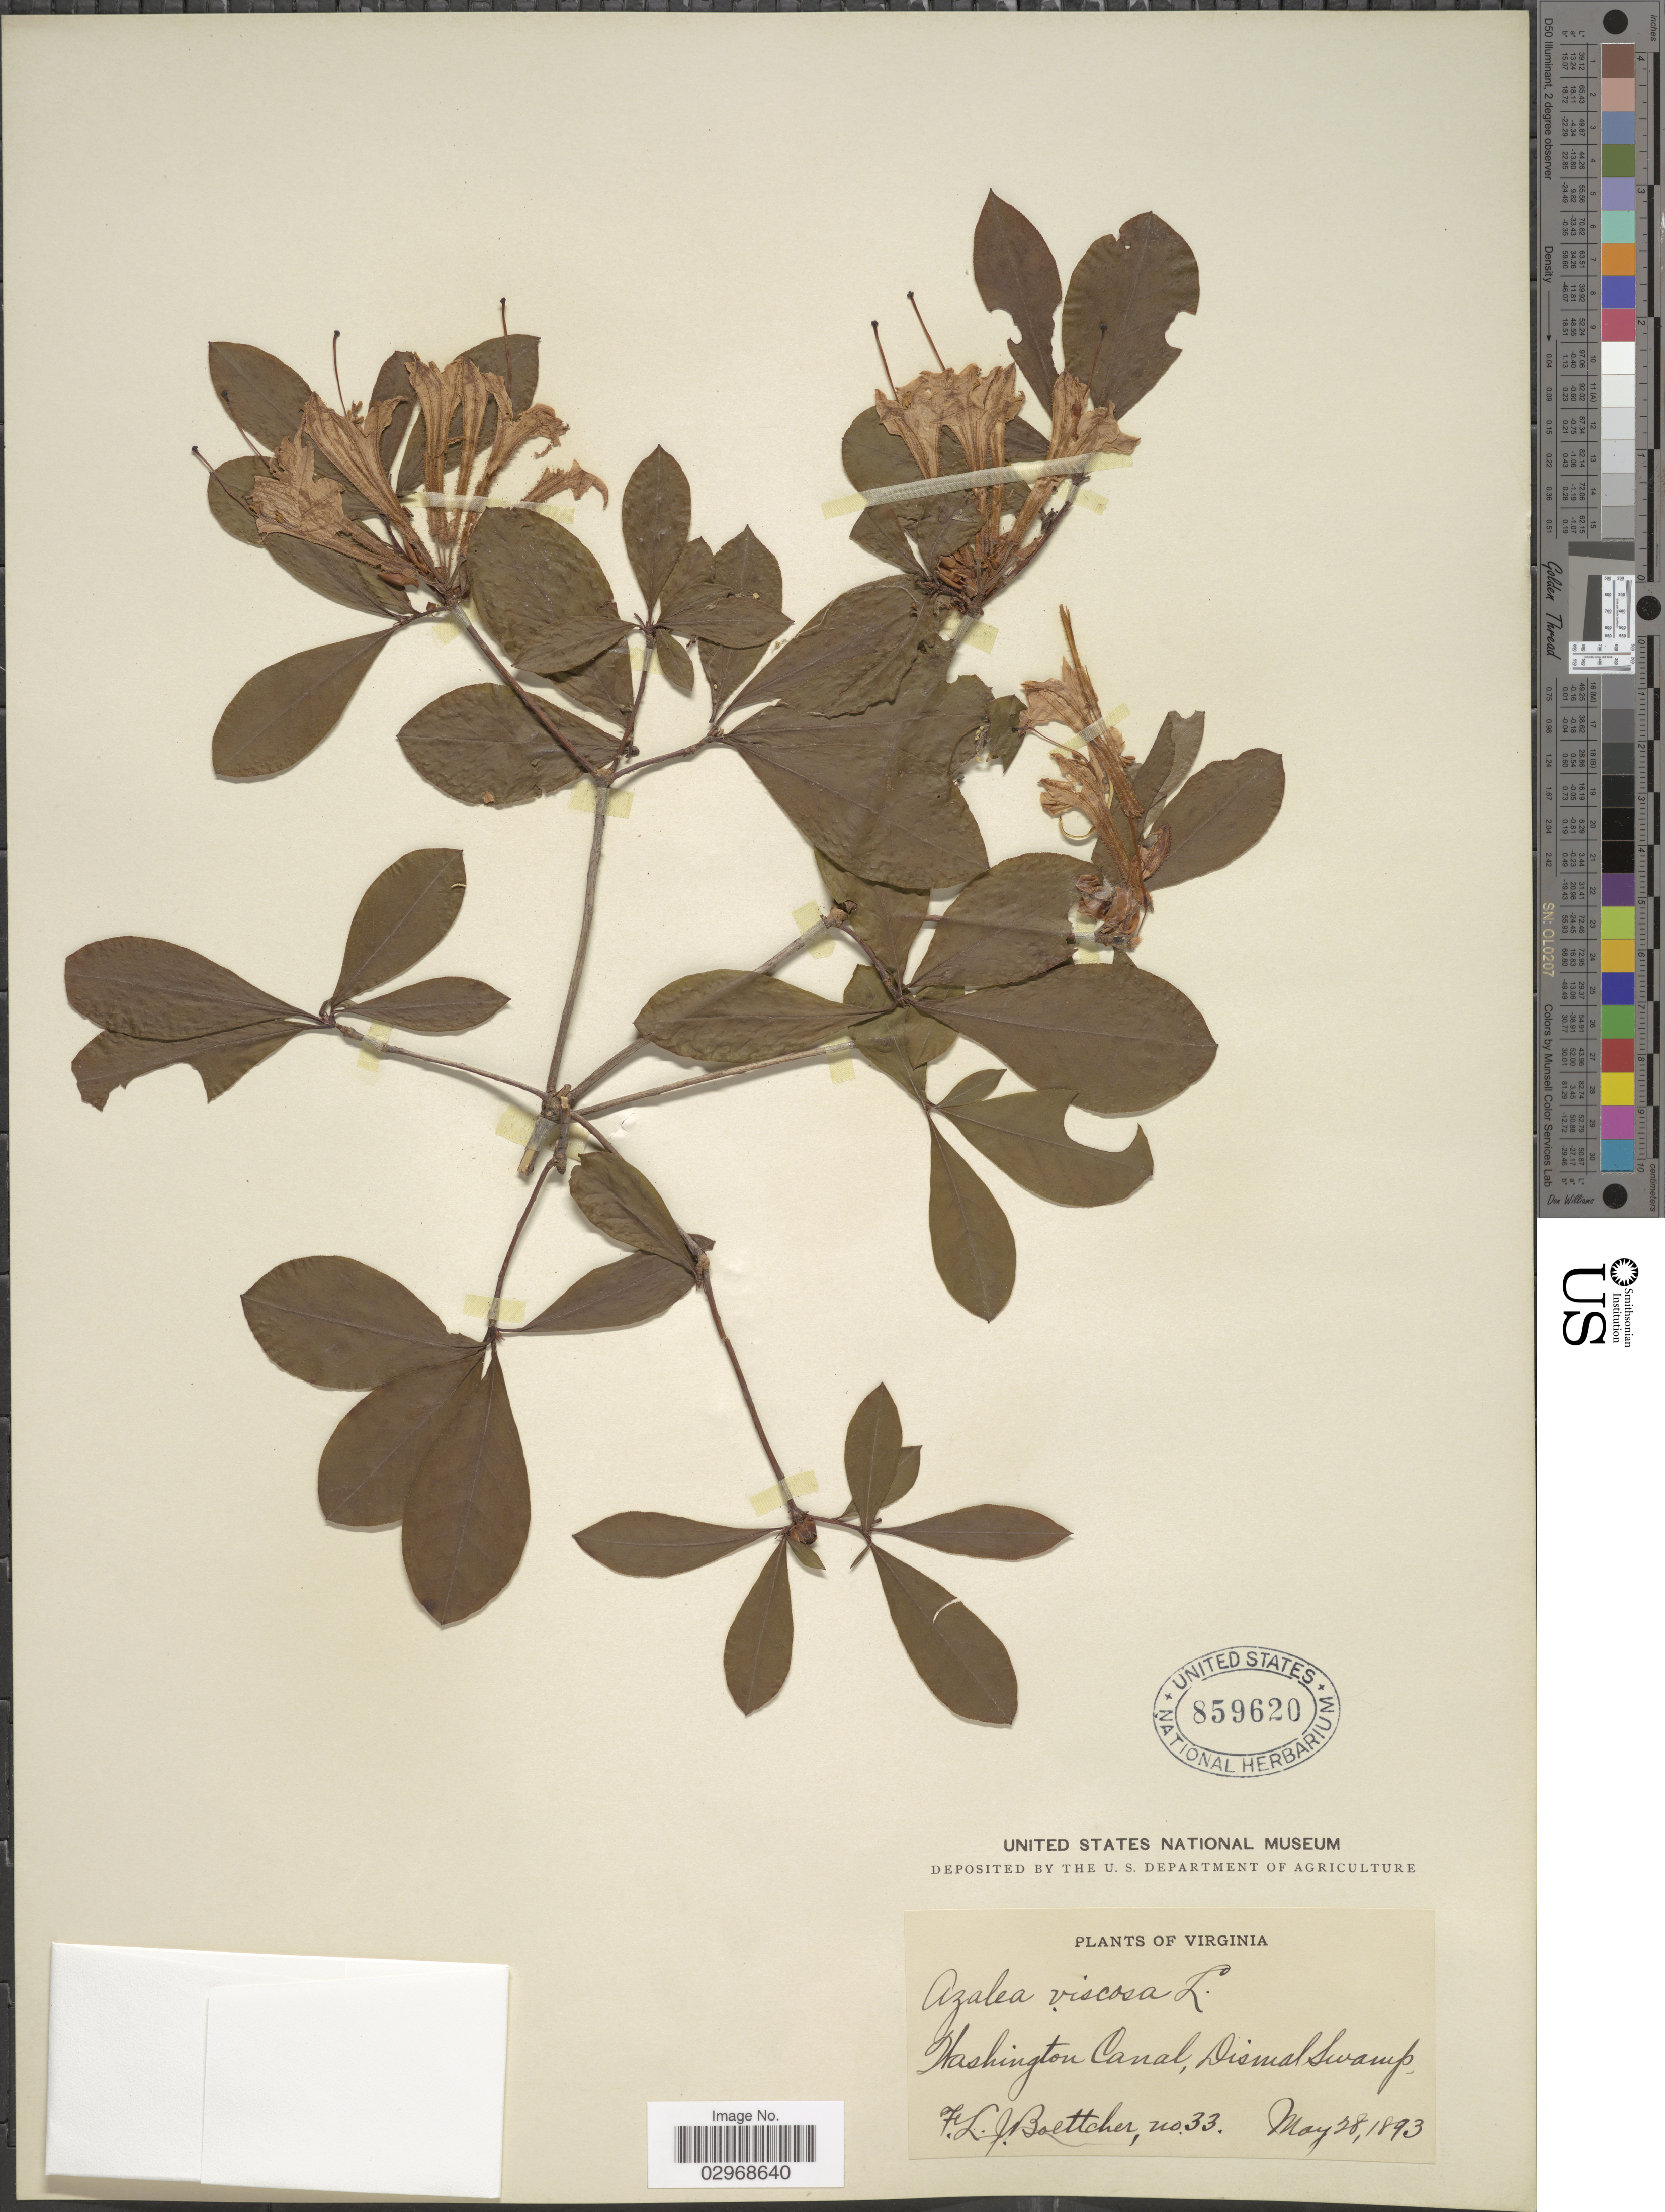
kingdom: Plantae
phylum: Tracheophyta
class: Magnoliopsida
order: Ericales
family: Ericaceae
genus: Rhododendron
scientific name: Rhododendron viscosum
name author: (L.) Torr.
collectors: F. Boettcher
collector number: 33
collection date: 1893-05-28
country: United States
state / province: Virginia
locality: Washington Canal, Dismal Swamp.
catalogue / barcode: US 859620